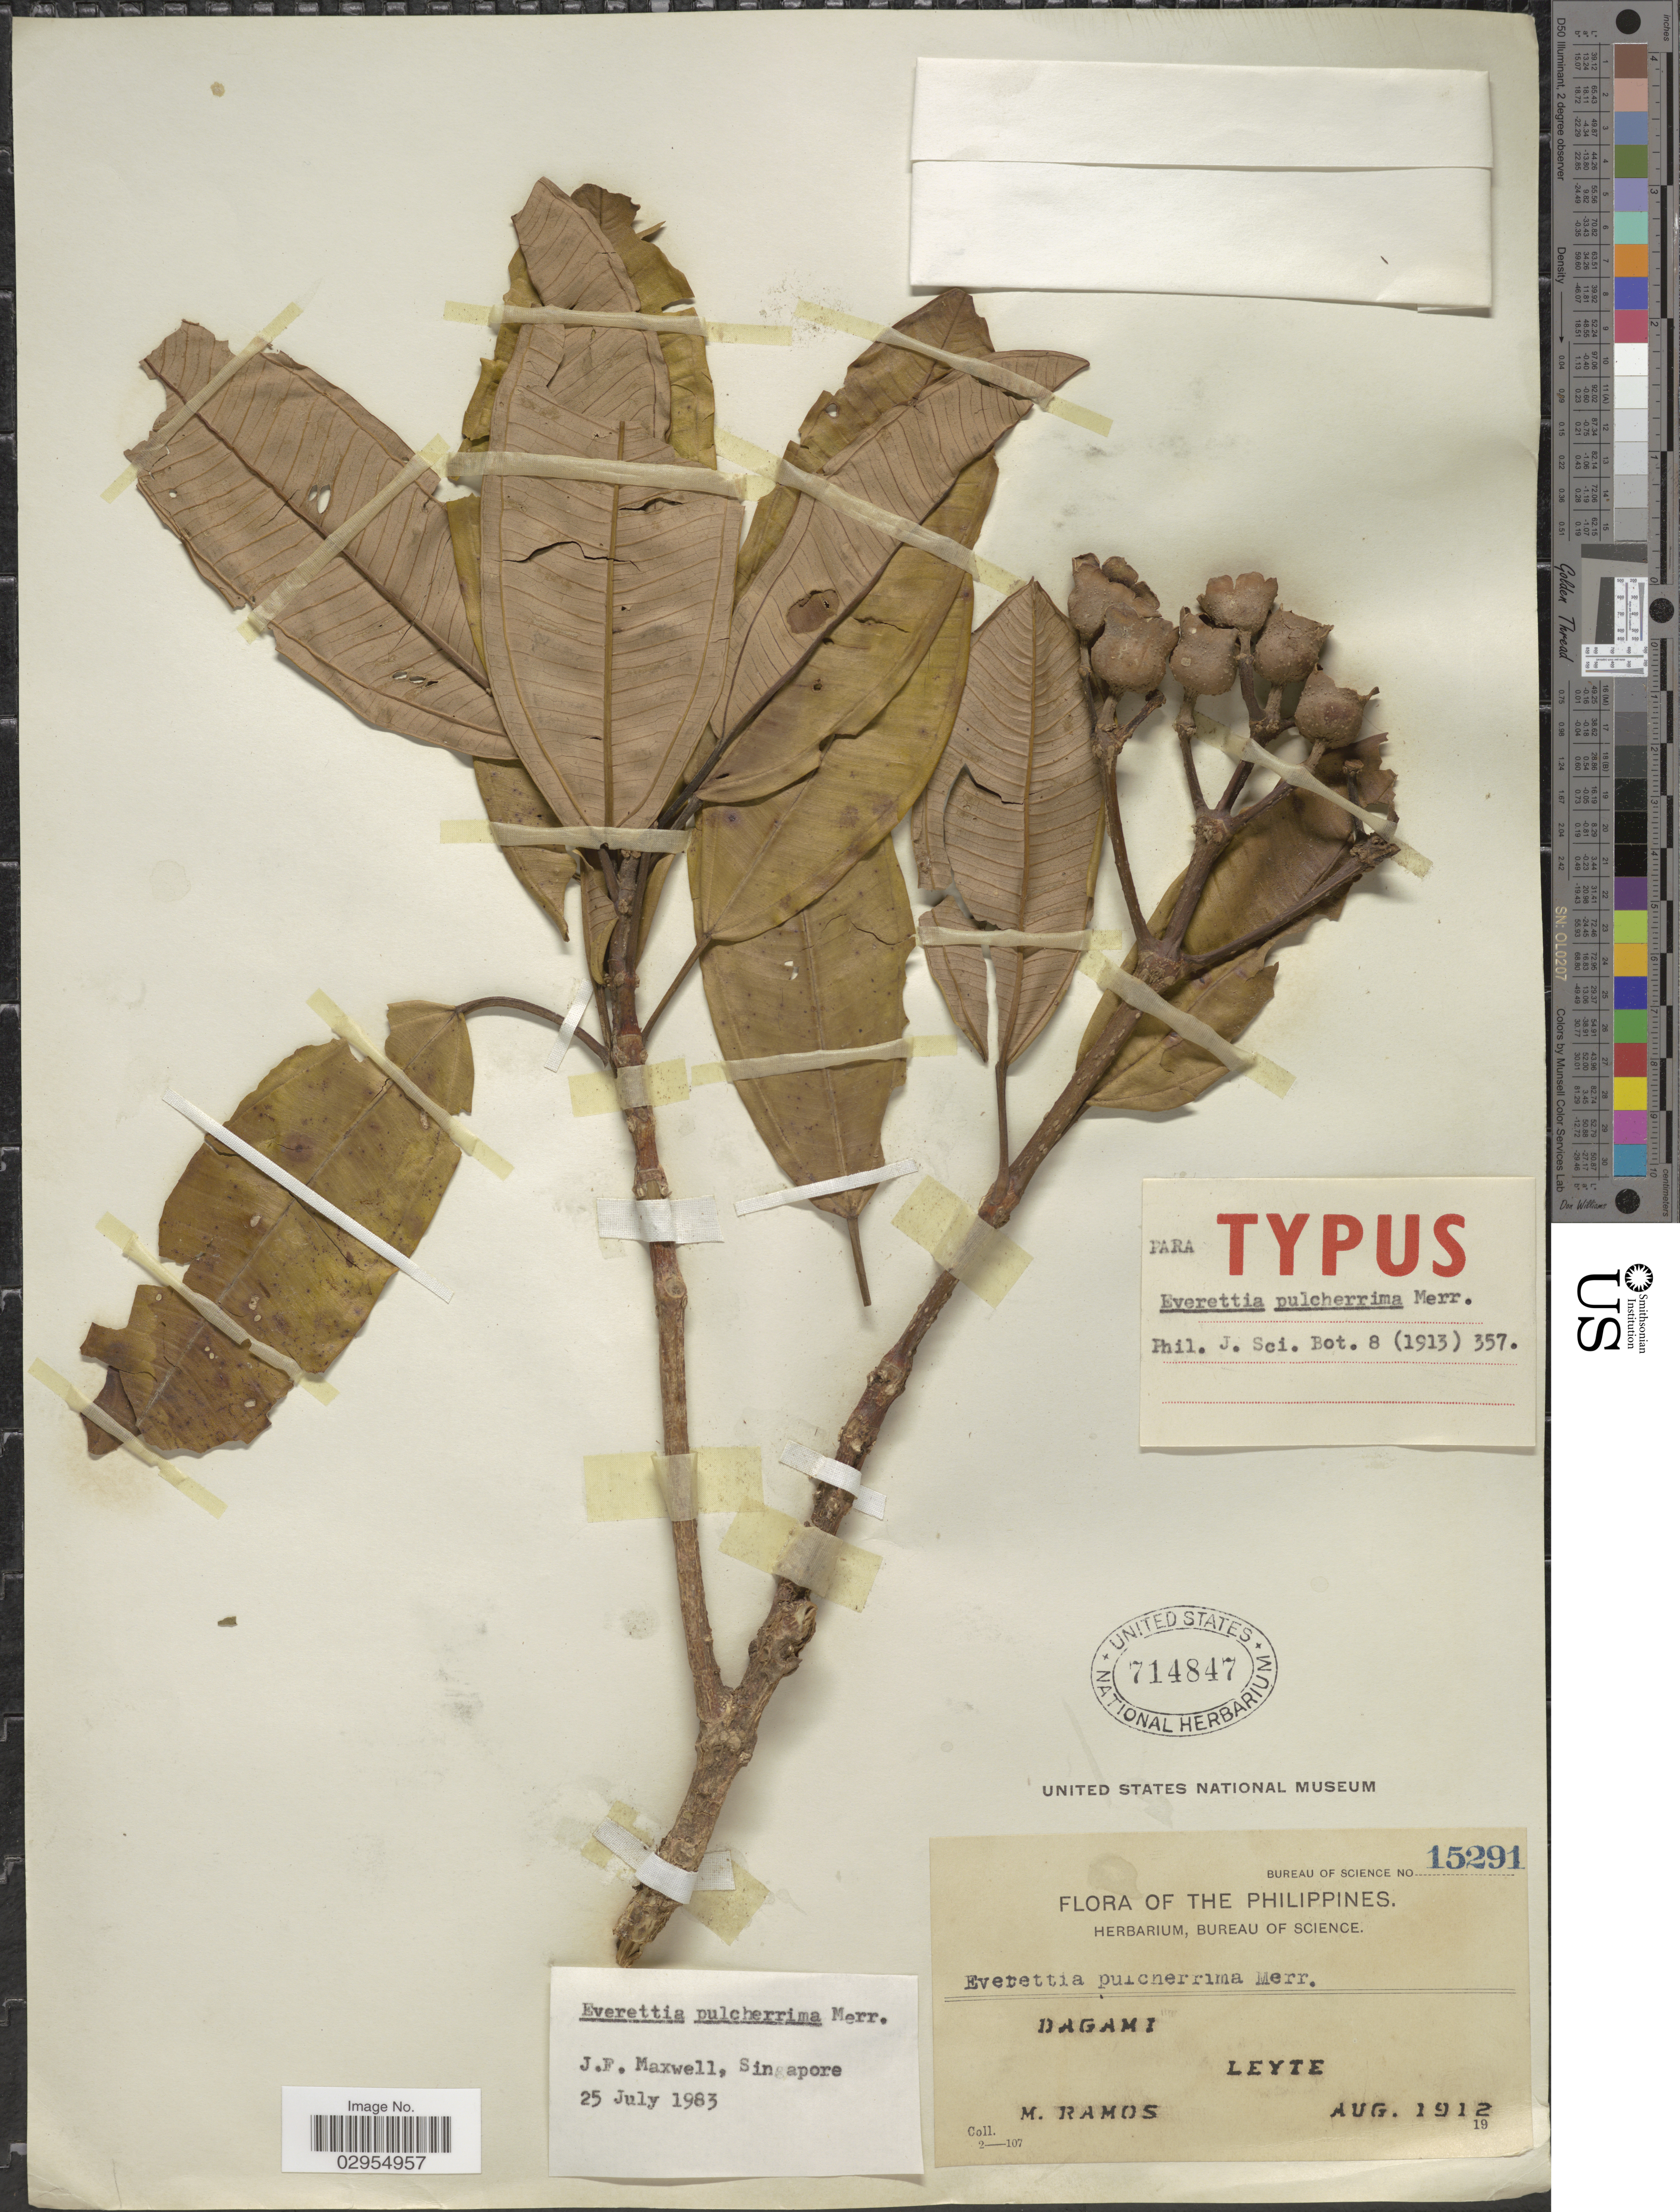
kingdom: Plantae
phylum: Tracheophyta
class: Magnoliopsida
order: Myrtales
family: Melastomataceae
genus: Beccarianthus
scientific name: Beccarianthus pulcherrimus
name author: (Merr.) J.F. Maxwell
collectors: M. Ramos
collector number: Bureau of Science 15291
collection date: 1912-08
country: Philippines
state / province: Eastern Visayas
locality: Dagami, Leyte.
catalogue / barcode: US 714847